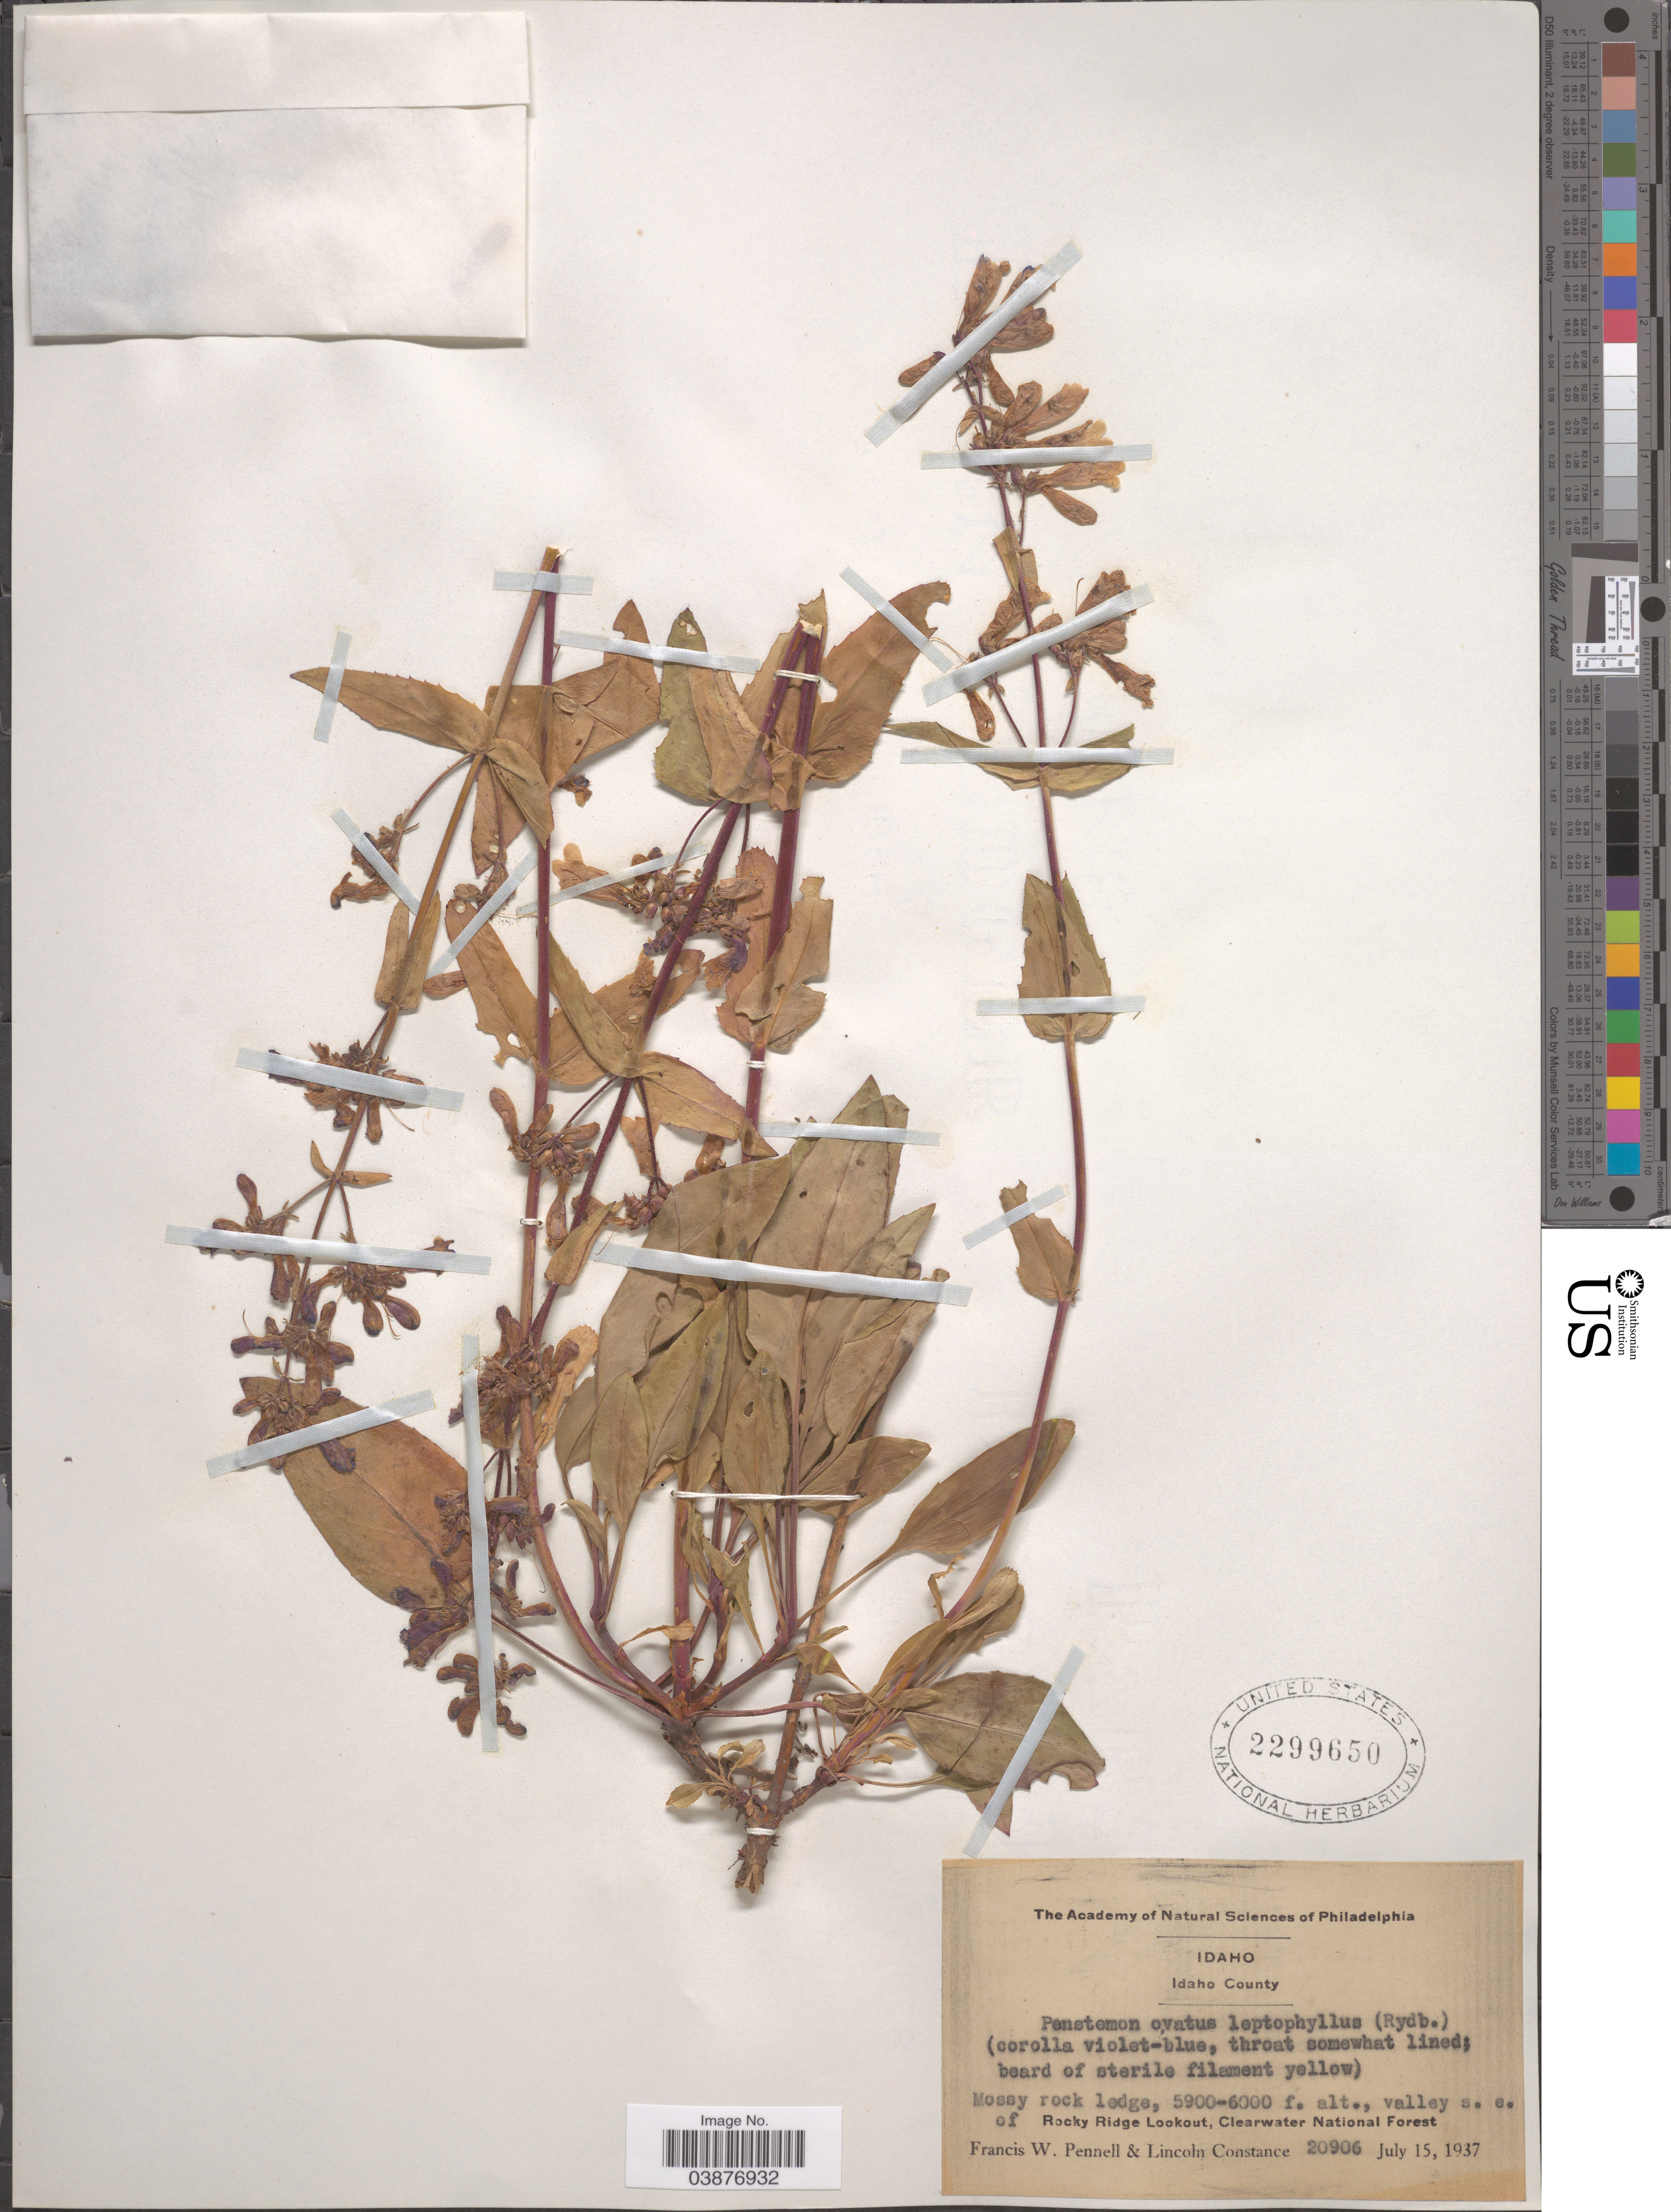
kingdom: Plantae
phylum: Tracheophyta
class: Magnoliopsida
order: Lamiales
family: Plantaginaceae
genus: Penstemon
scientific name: Penstemon ovatus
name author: Douglas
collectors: F. W. Pennell & L. Constance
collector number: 20906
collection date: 1937-07-15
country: United States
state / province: Idaho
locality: Idaho County. Mossy rock ledge, valley s.e. of Rocky Ridge Lookout, Clearwater National Forest.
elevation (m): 1798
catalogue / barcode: US 2299650